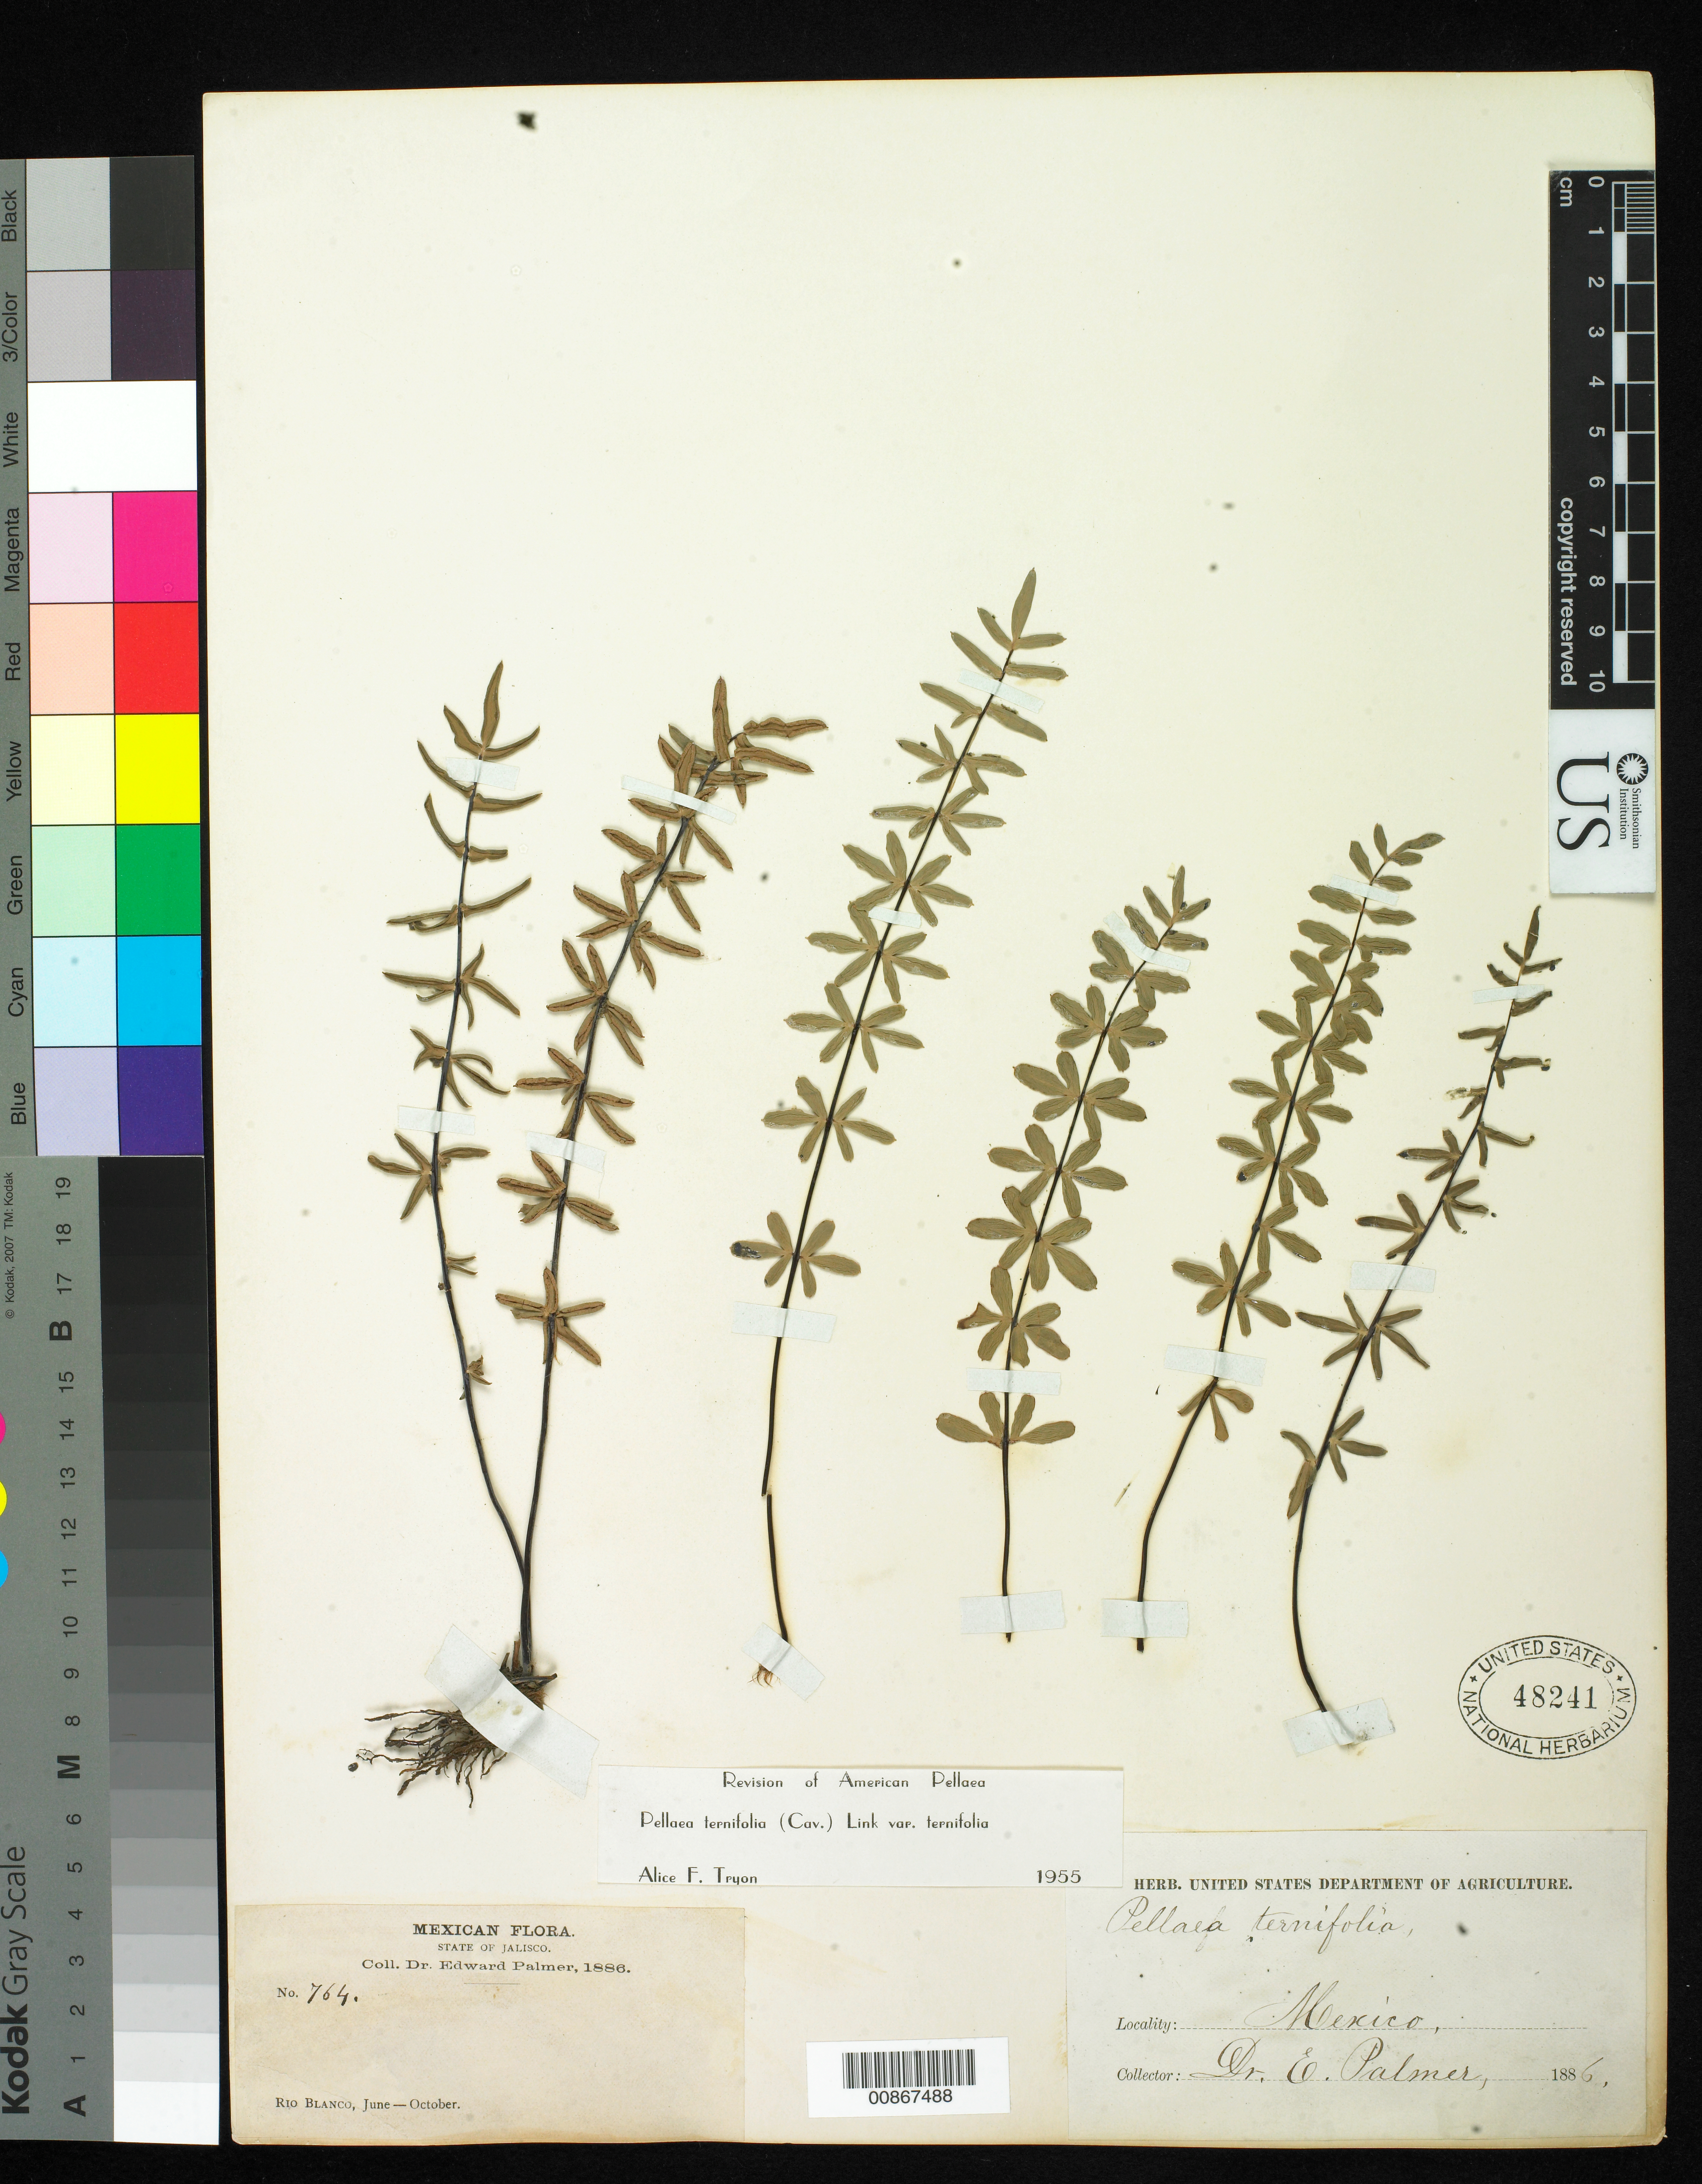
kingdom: Plantae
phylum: Tracheophyta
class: Polypodiopsida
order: Polypodiales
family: Pteridaceae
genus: Pellaea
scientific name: Pellaea ternifolia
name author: (Cav.) Link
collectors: E. Palmer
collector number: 764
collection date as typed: Jun 1886 to -- Oct 1886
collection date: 1886-06/1886-10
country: Mexico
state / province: Jalisco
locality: Río Blanco, Jalisco.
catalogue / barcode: US 48241